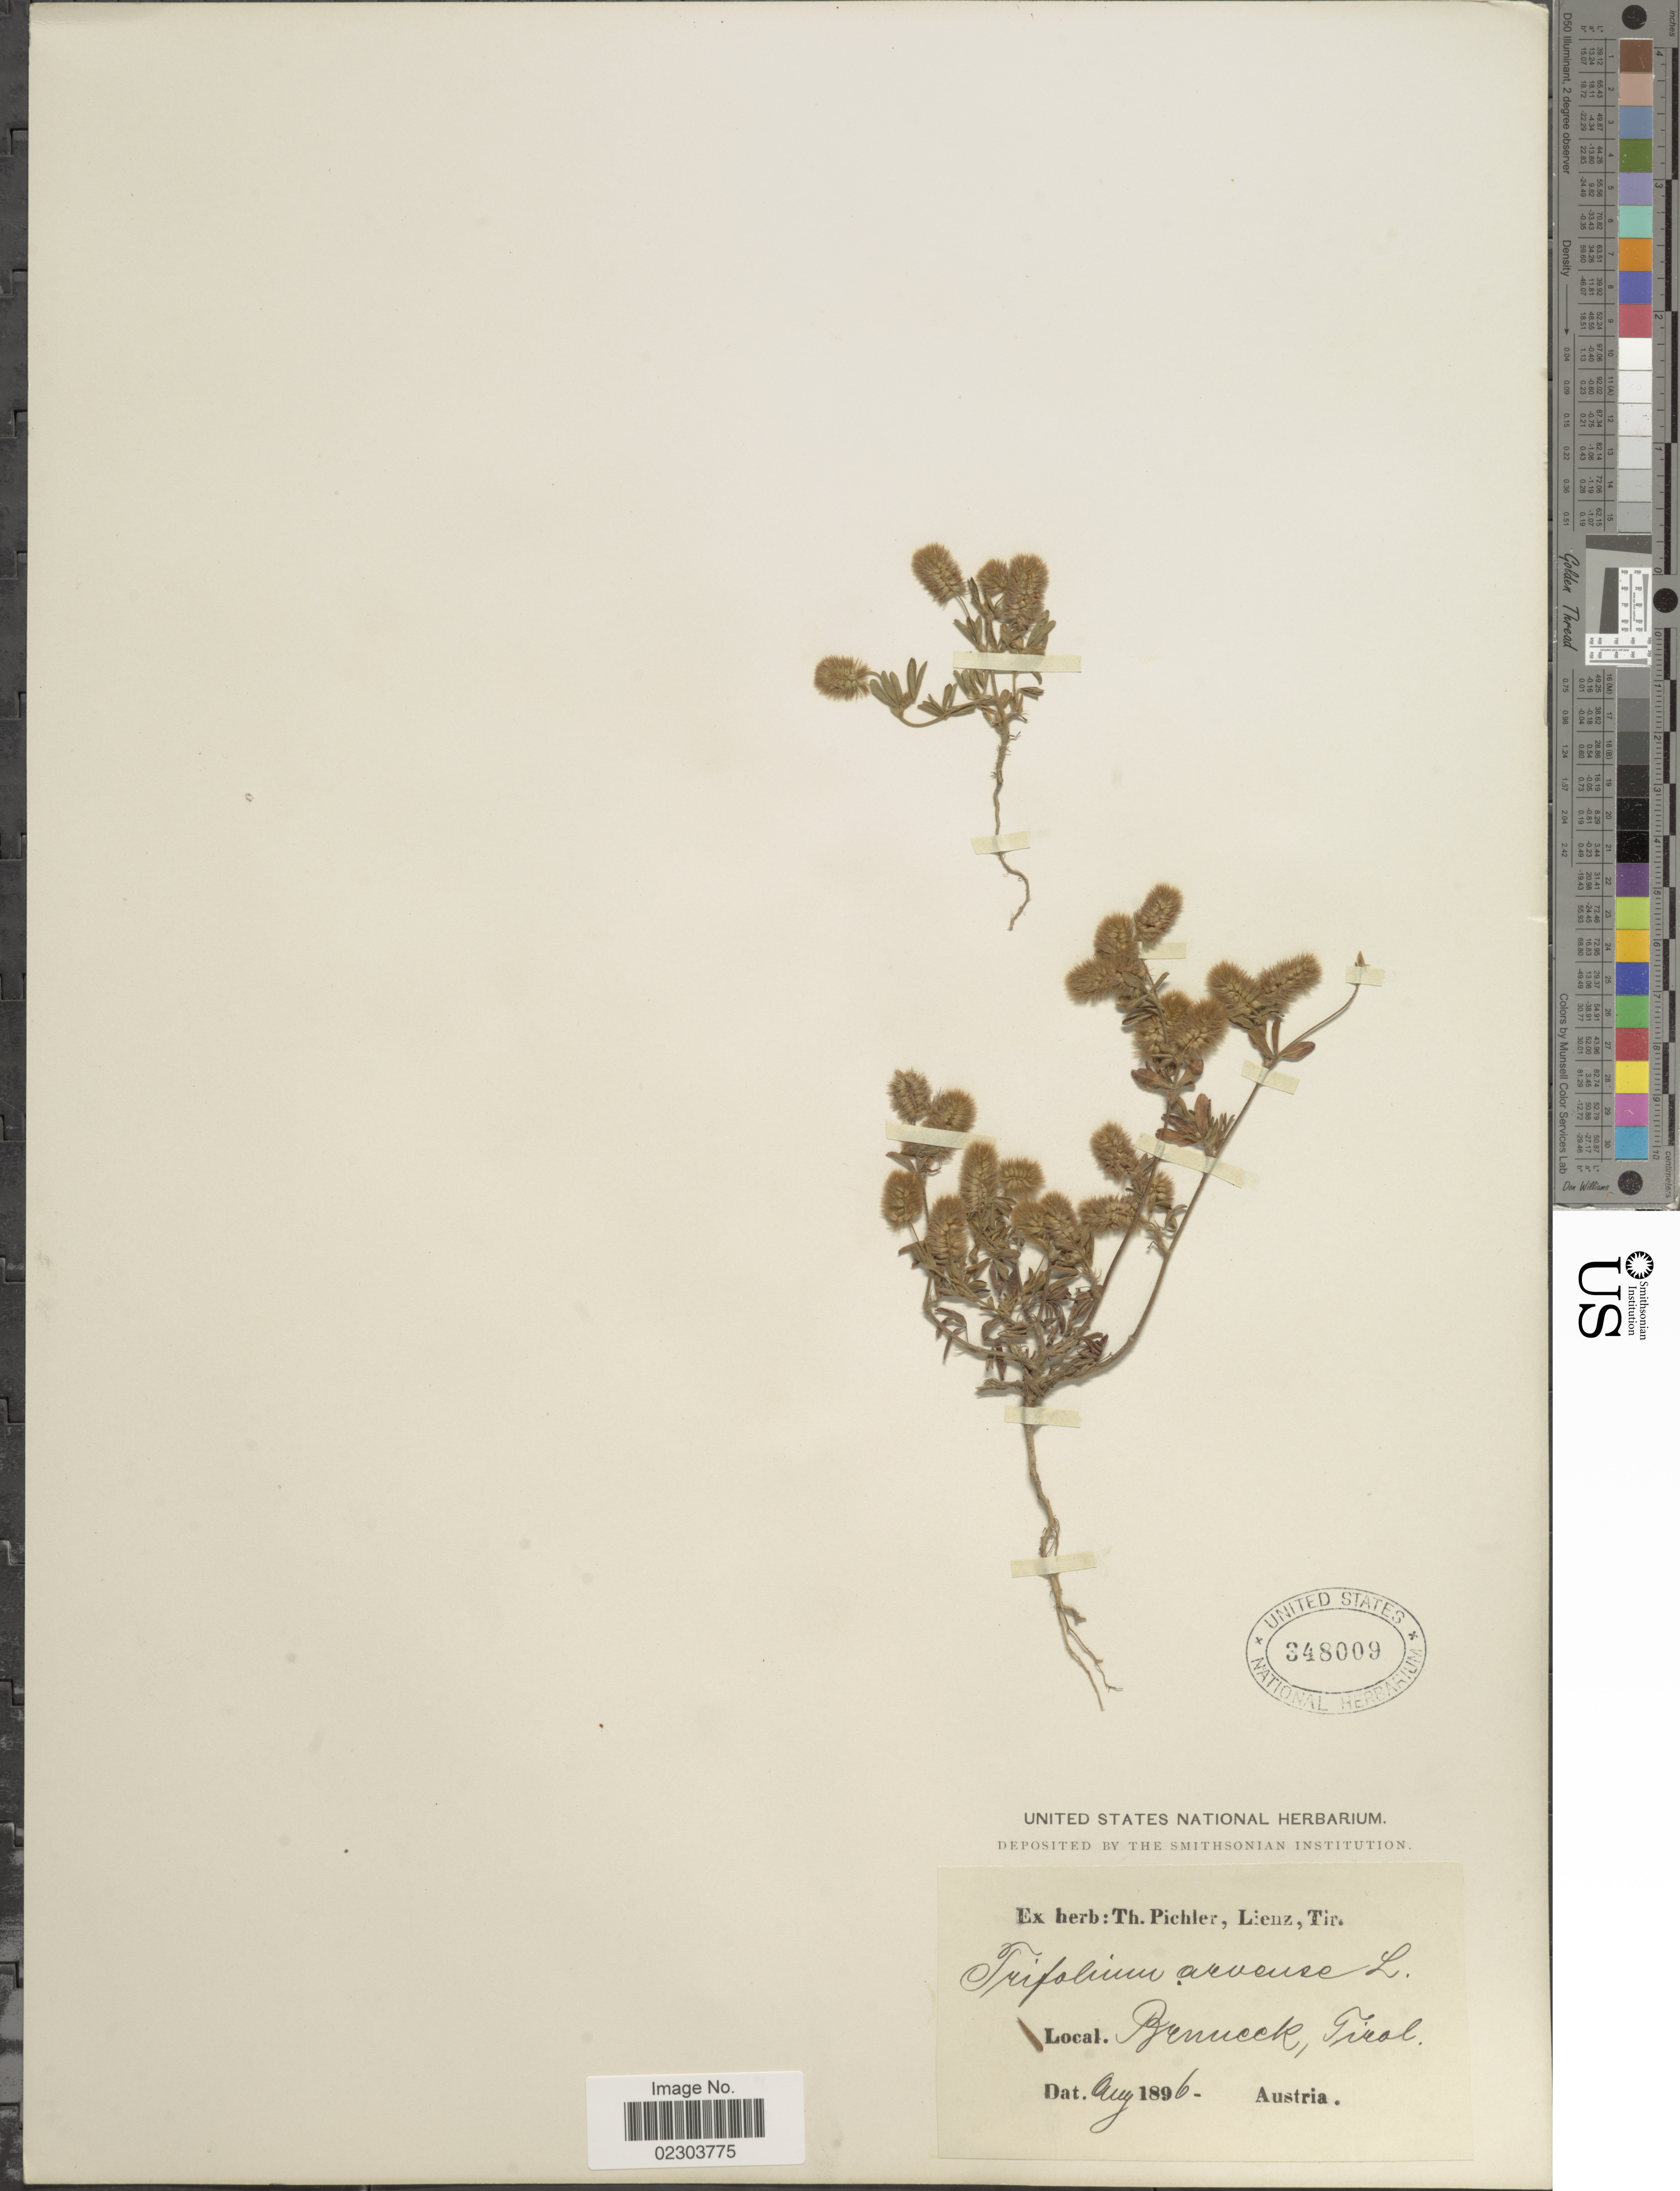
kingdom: Plantae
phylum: Tracheophyta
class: Magnoliopsida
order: Fabales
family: Fabaceae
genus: Trifolium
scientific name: Trifolium arvense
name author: L.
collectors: ex herb. T. Pichler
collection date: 1896-08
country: Austria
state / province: Tirol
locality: Benucck [interpreted]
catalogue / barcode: US 348009